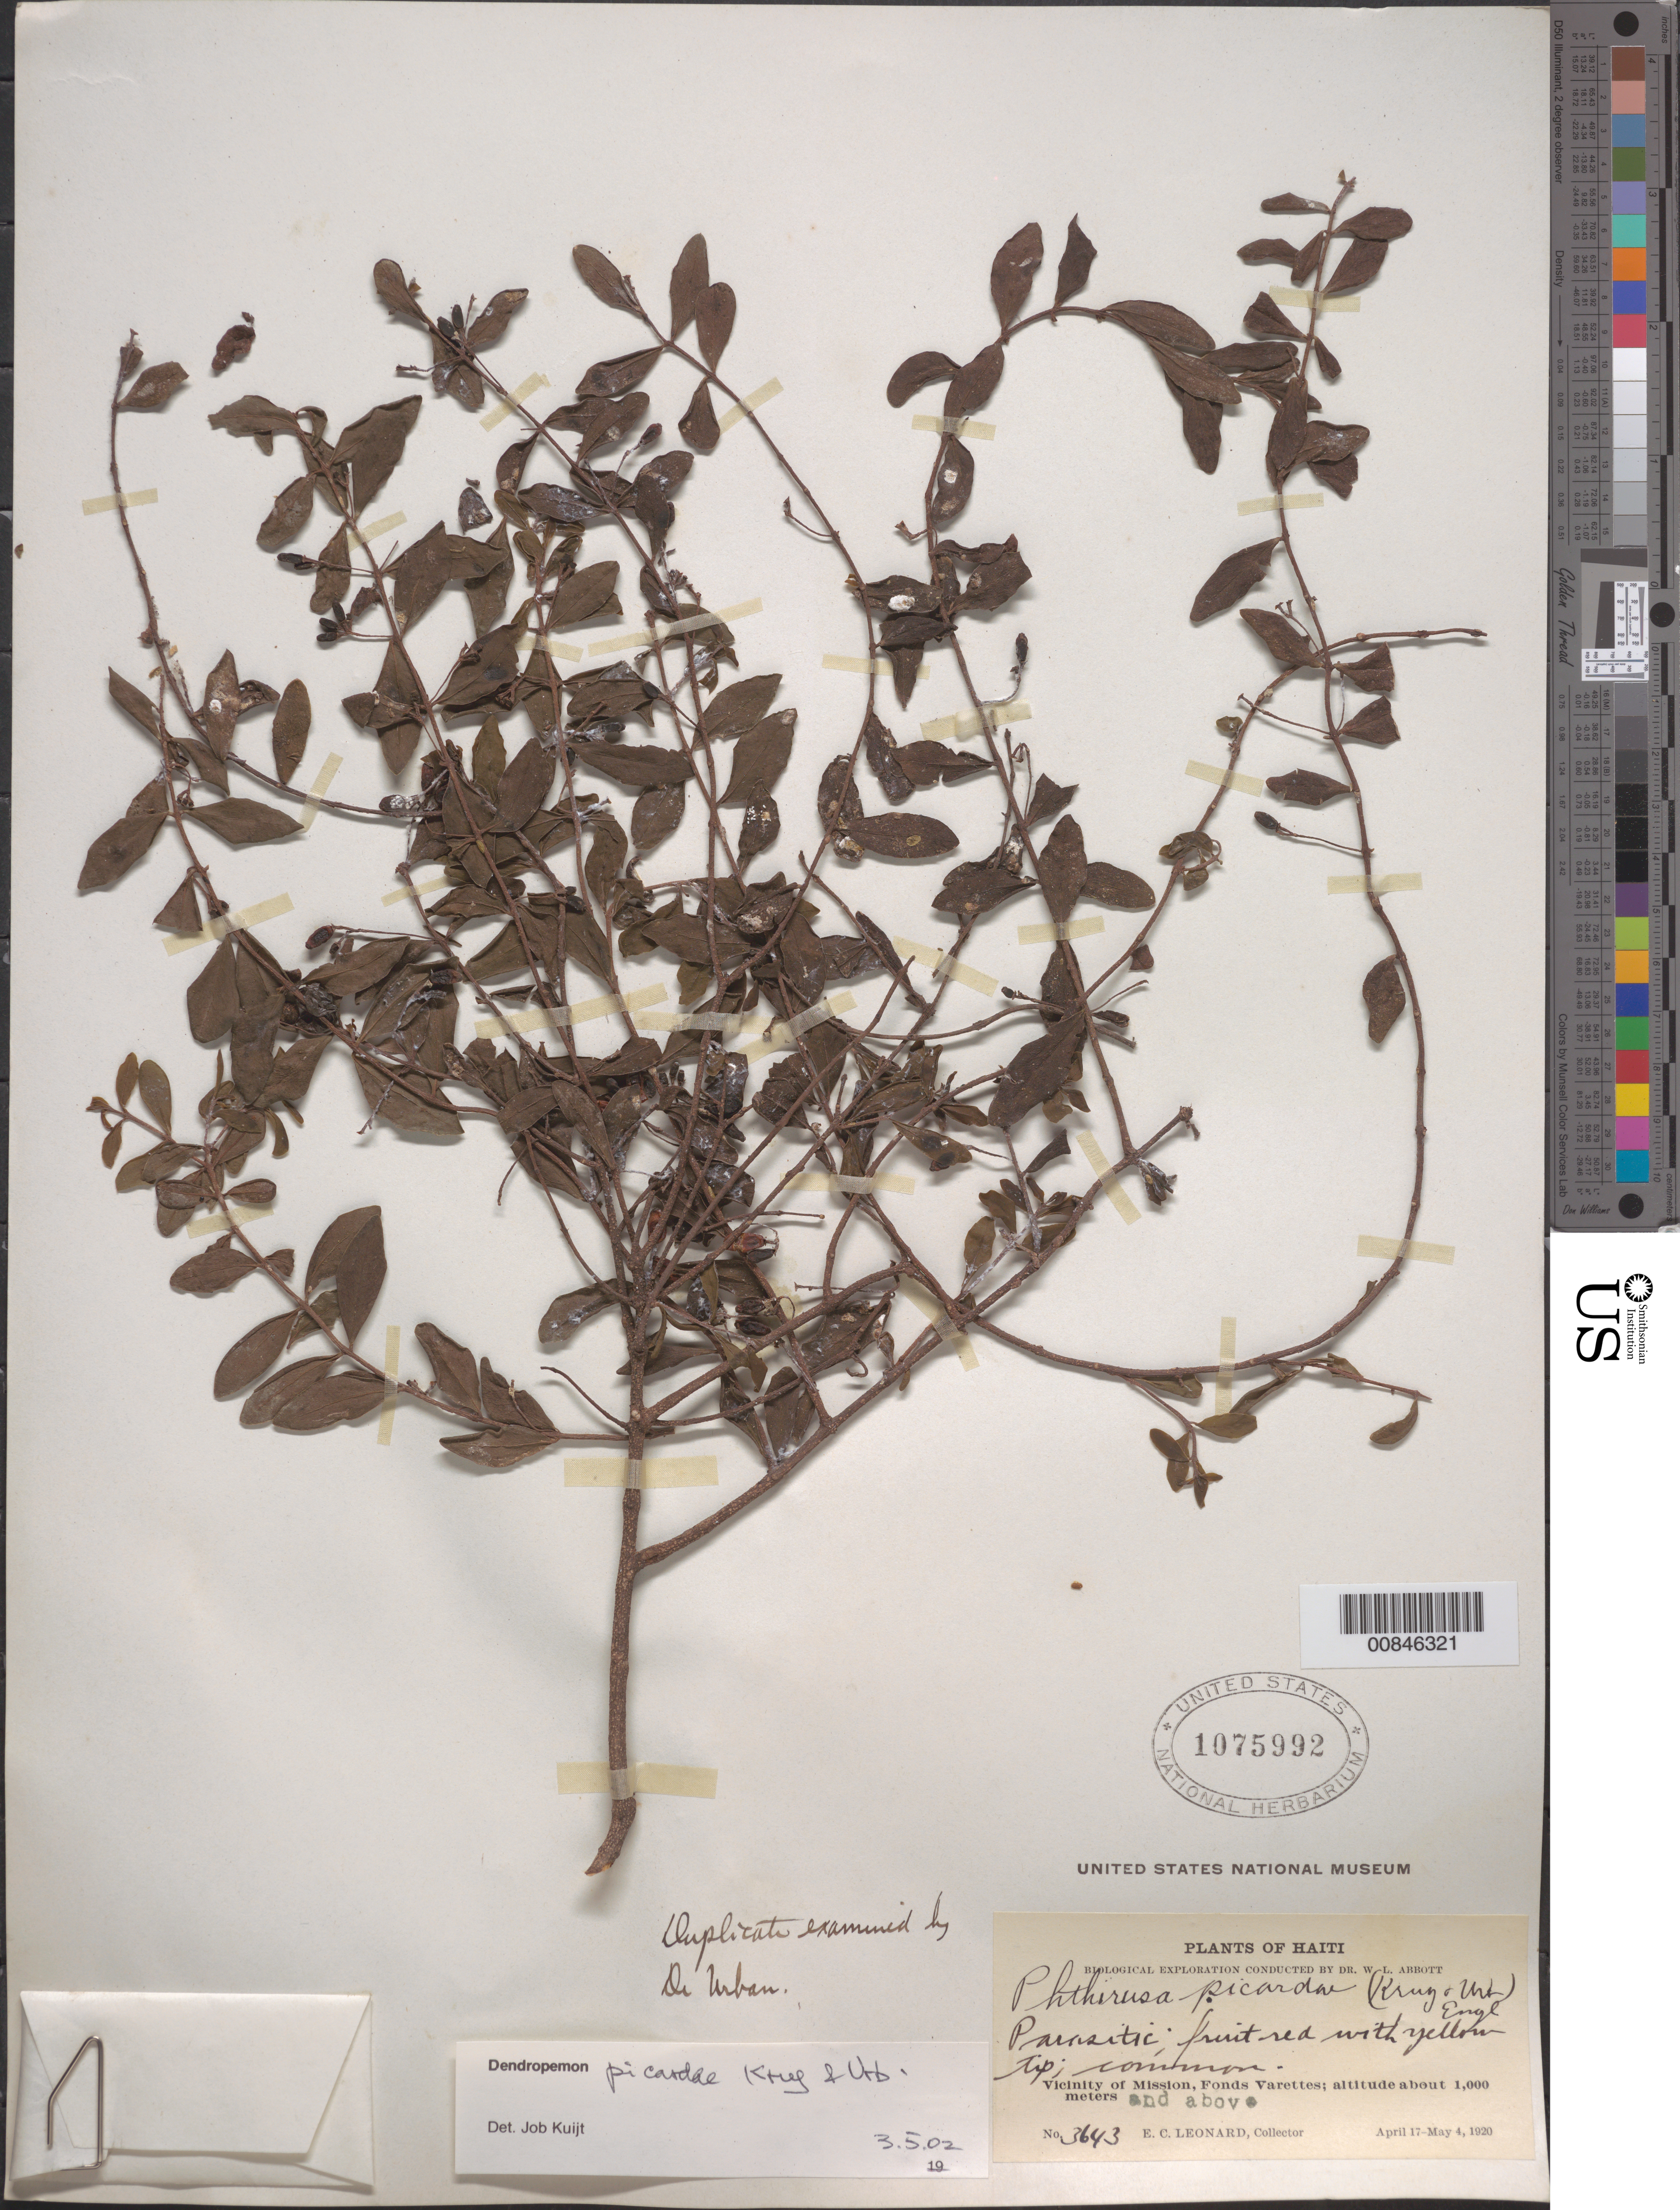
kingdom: Plantae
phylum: Tracheophyta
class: Magnoliopsida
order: Santalales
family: Loranthaceae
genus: Dendropemon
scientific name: Dendropemon picardae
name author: Krug & Urb.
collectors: E. C. Leonard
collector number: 3643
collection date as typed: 17 Apr 1920 to 04 May 1920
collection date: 1920-04-17/1920-05-04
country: Haiti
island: Hispaniola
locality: Vicinity of Mission, Fonds Varettes.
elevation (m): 1000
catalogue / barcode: US 1075992